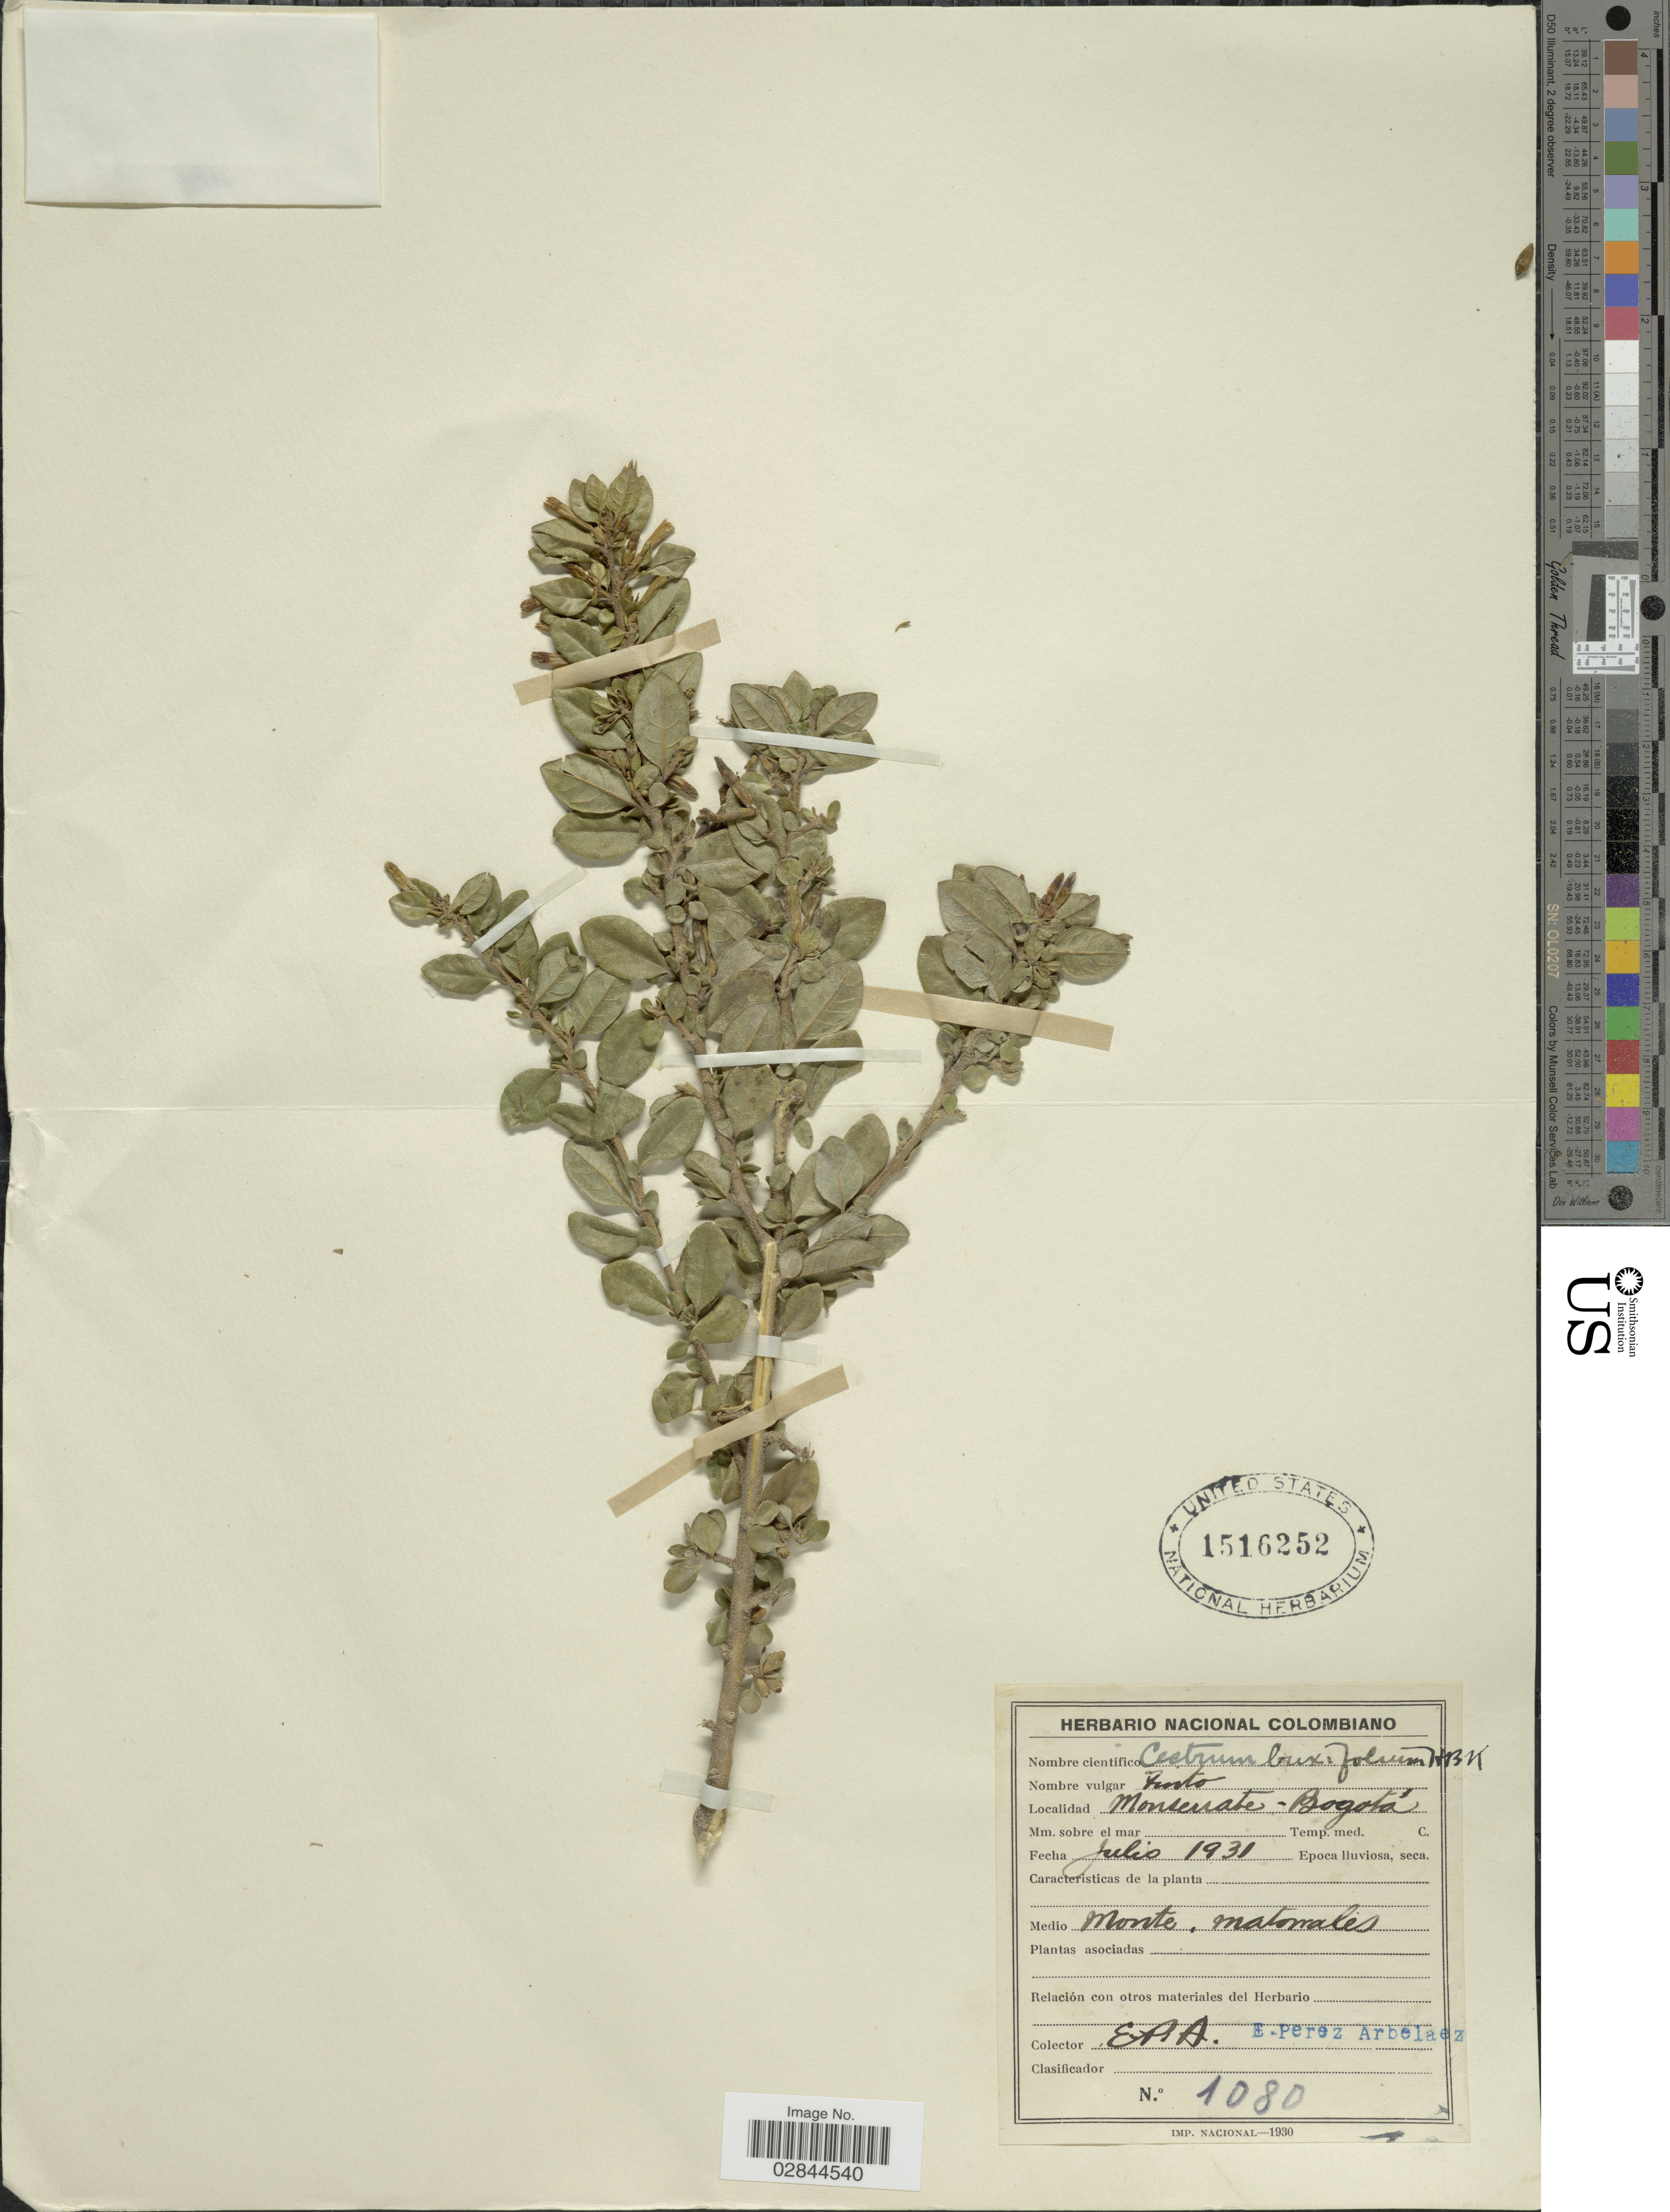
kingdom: Plantae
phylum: Tracheophyta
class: Magnoliopsida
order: Solanales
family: Solanaceae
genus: Cestrum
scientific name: Cestrum buxifolium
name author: Kunth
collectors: E. Pérez Arbeláez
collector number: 1080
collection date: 1931-07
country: Colombia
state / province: Bogota D.C.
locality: Monserrate- Bogotá.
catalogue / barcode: US 1516252